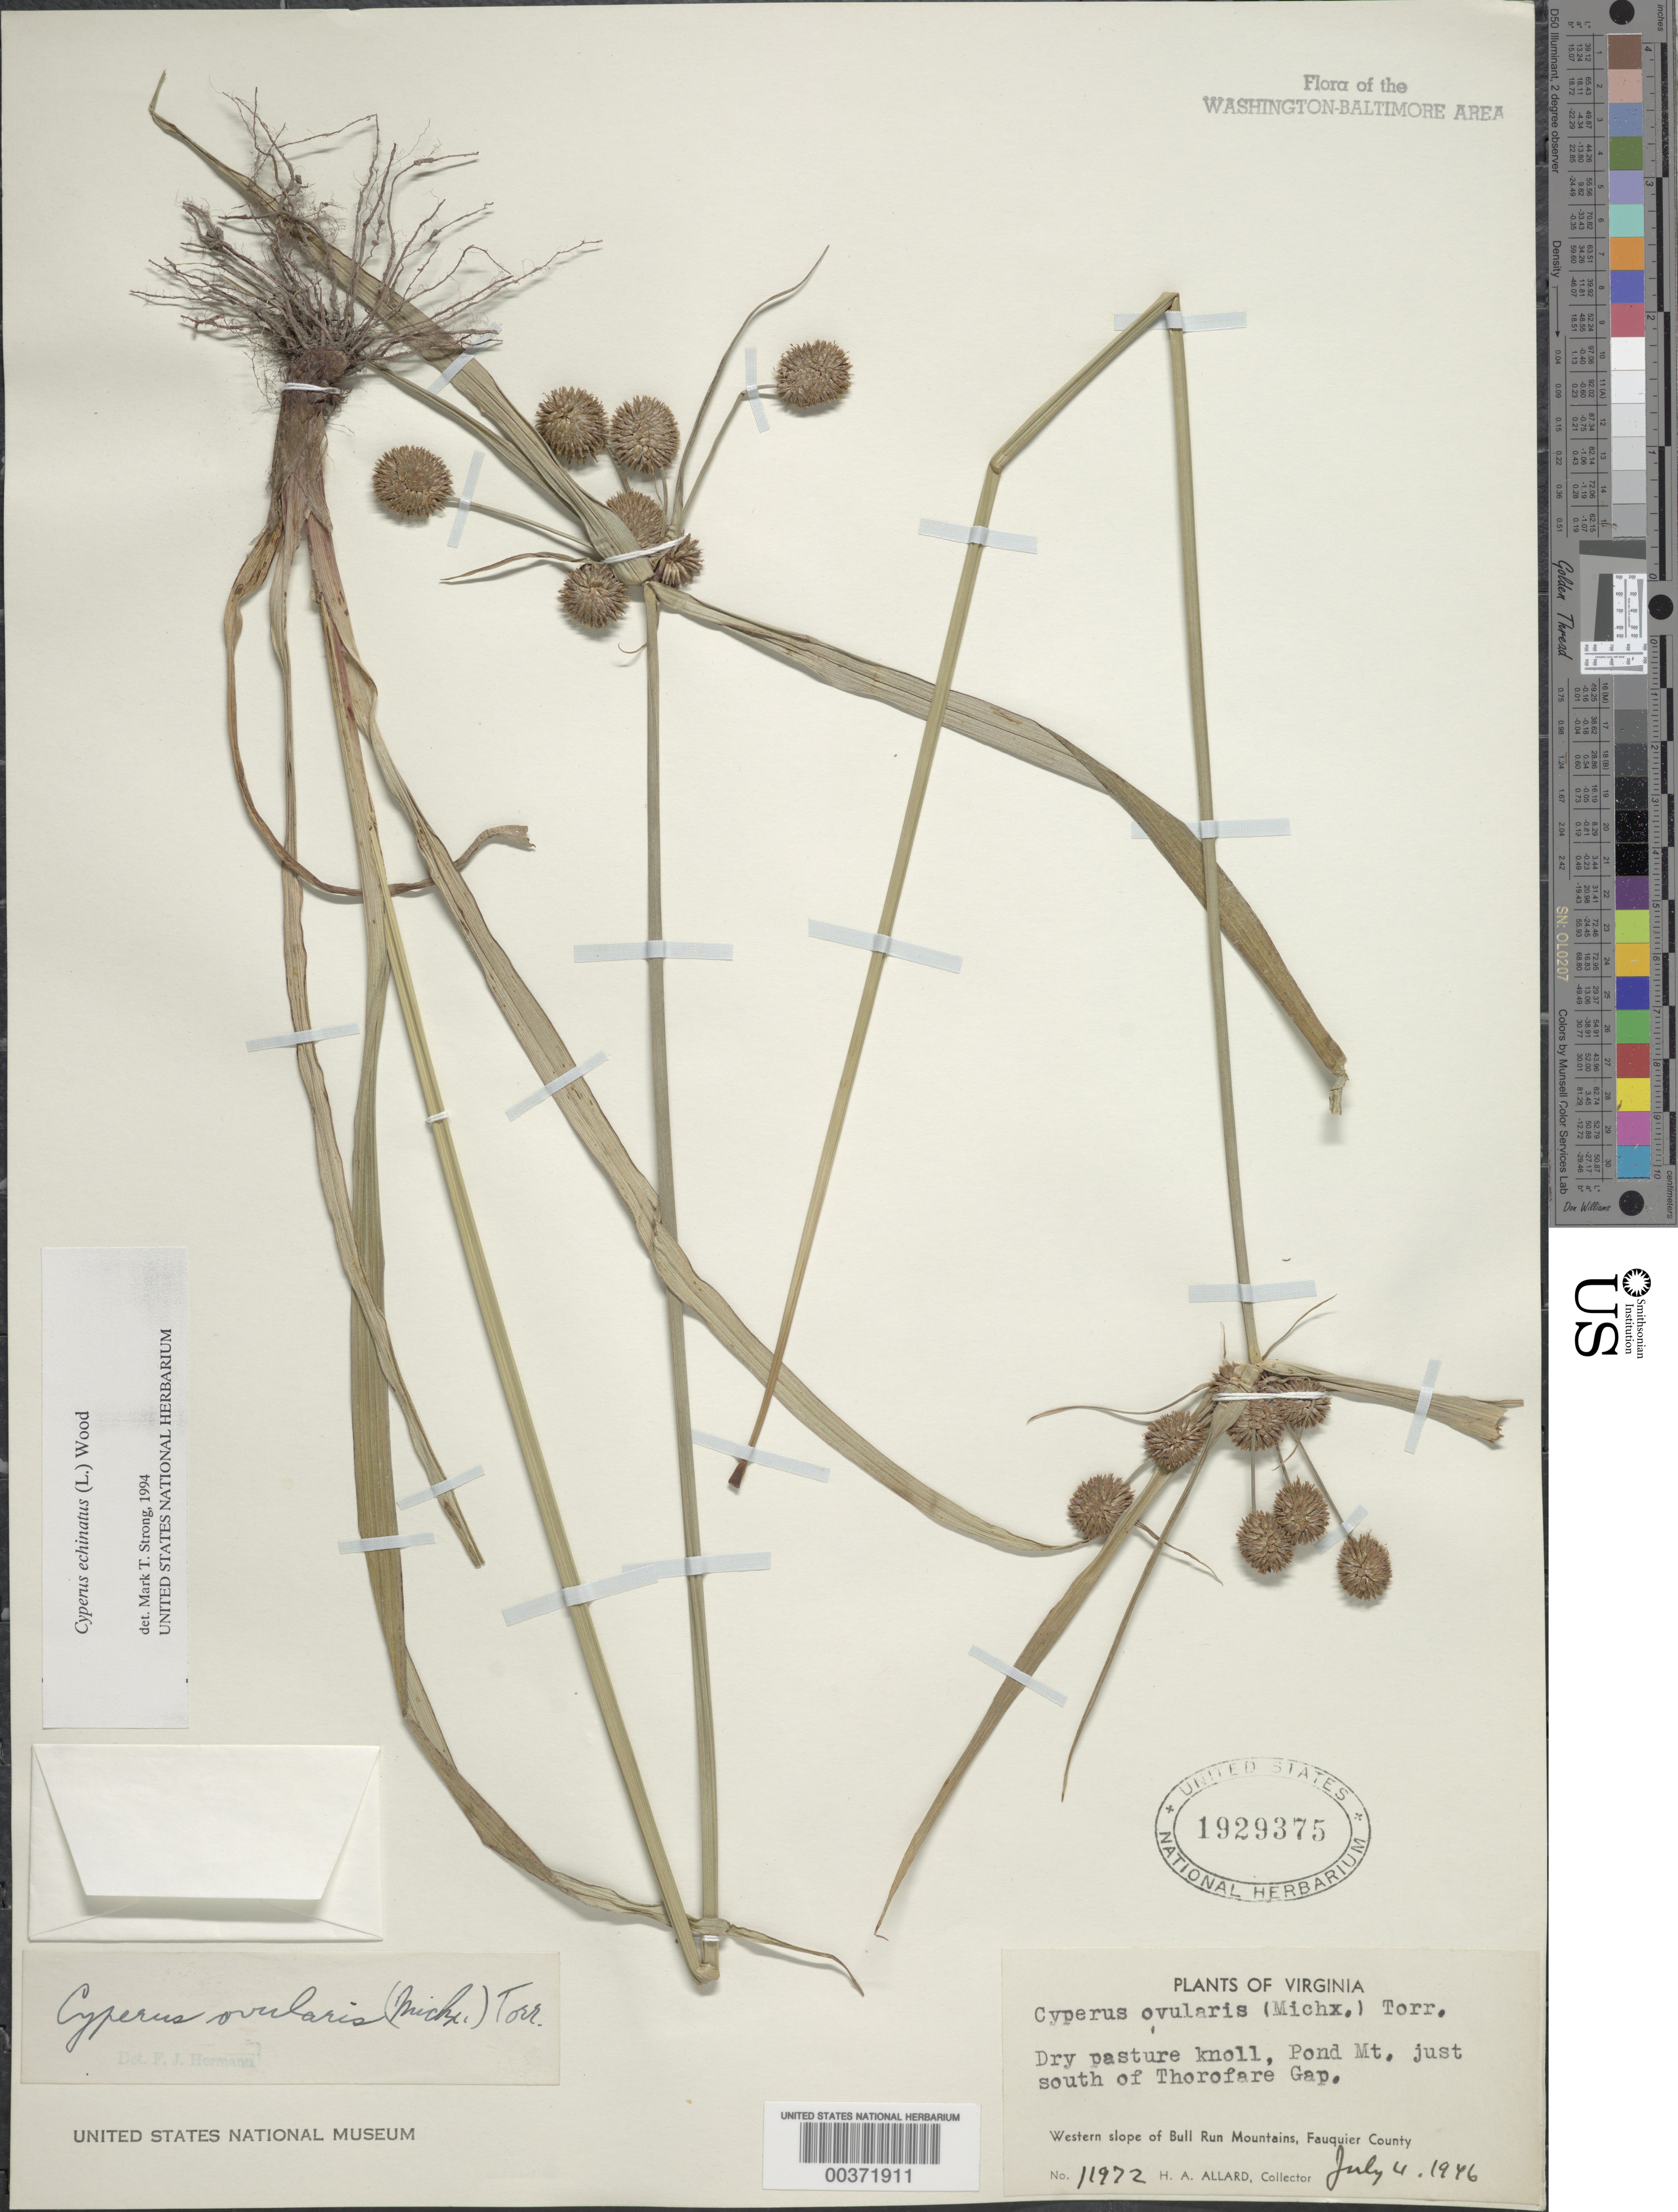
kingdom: Plantae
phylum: Tracheophyta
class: Liliopsida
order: Poales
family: Cyperaceae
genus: Cyperus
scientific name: Cyperus echinatus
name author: (L.) Alph. Wood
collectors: H. A. Allard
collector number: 11972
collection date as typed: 04 Jul 1946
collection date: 1946-07-04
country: United States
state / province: Virginia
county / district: Fauquier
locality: Pond Mountain, south of Thorofare Gap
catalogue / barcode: US 1929375